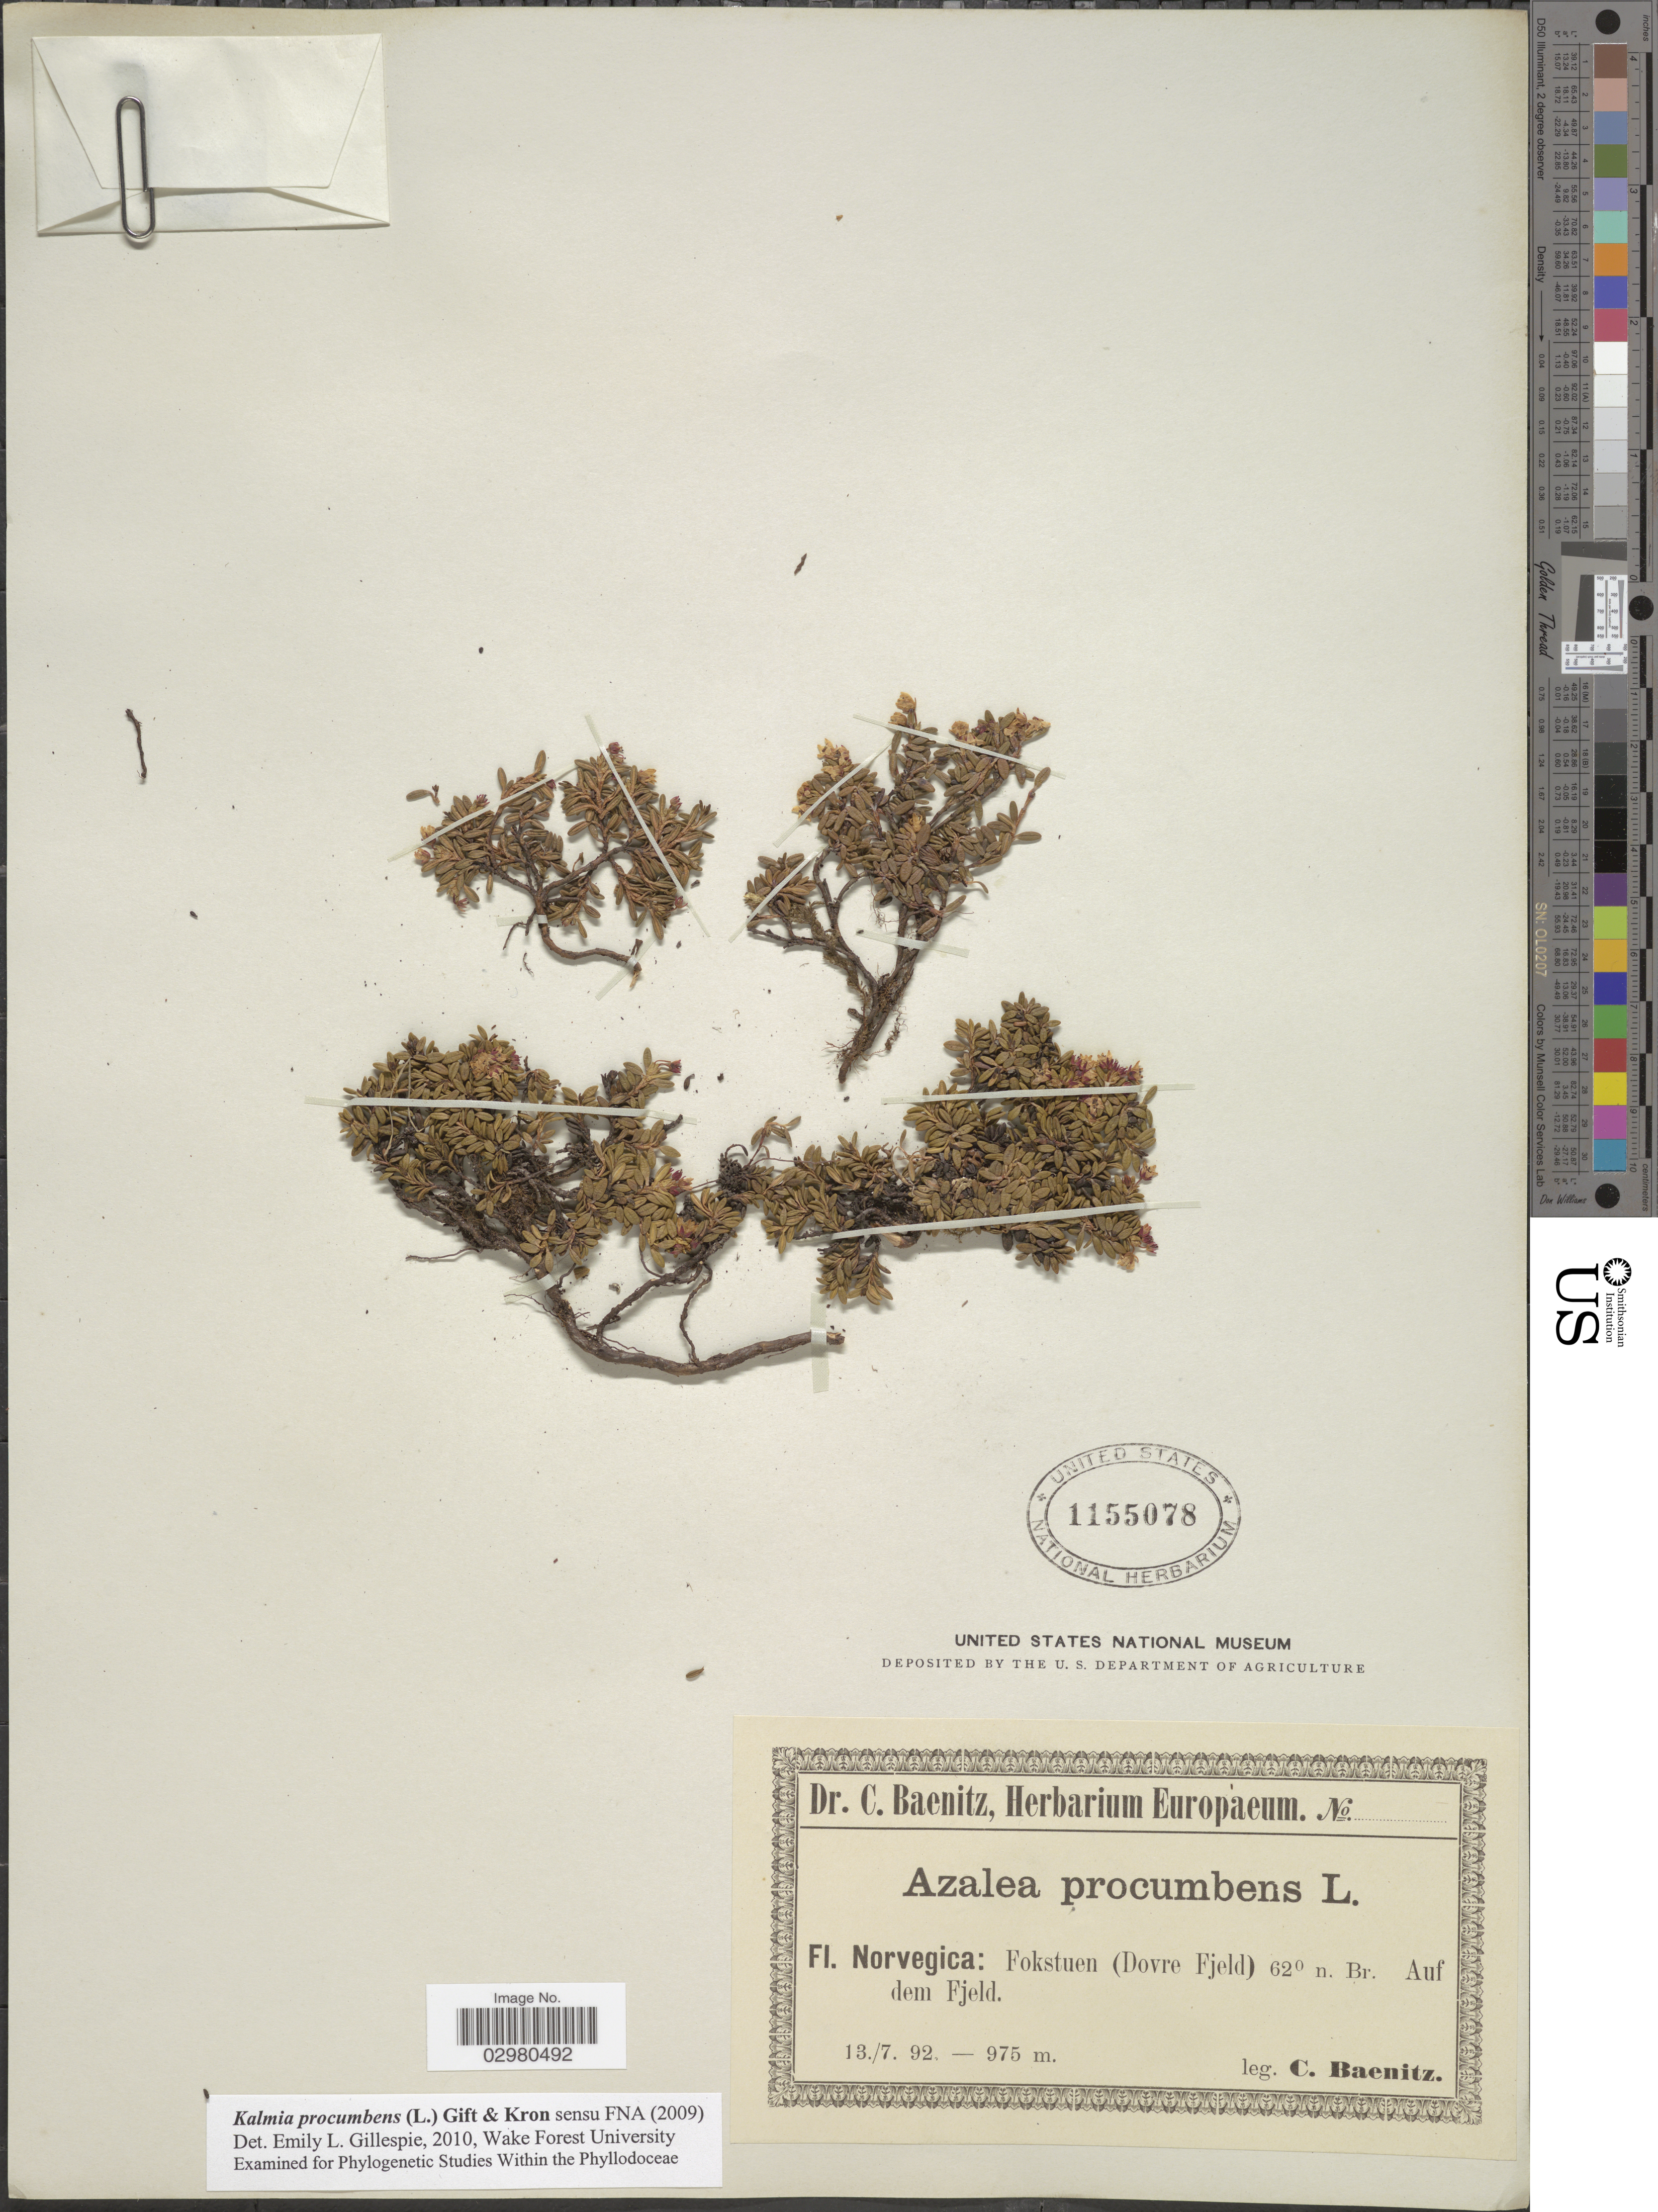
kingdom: Plantae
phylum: Tracheophyta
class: Magnoliopsida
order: Ericales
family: Ericaceae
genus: Loiseleuria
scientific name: Loiseleuria procumbens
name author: (L.) Desv.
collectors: C. G. Baenitz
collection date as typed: Transcribed d/m/y: 13/7/92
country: Norway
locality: Norvegica: Fokstuen (Dovre Fjled) 62° n. Br. Auf dem Fjeld.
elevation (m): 975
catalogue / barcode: US 1155078